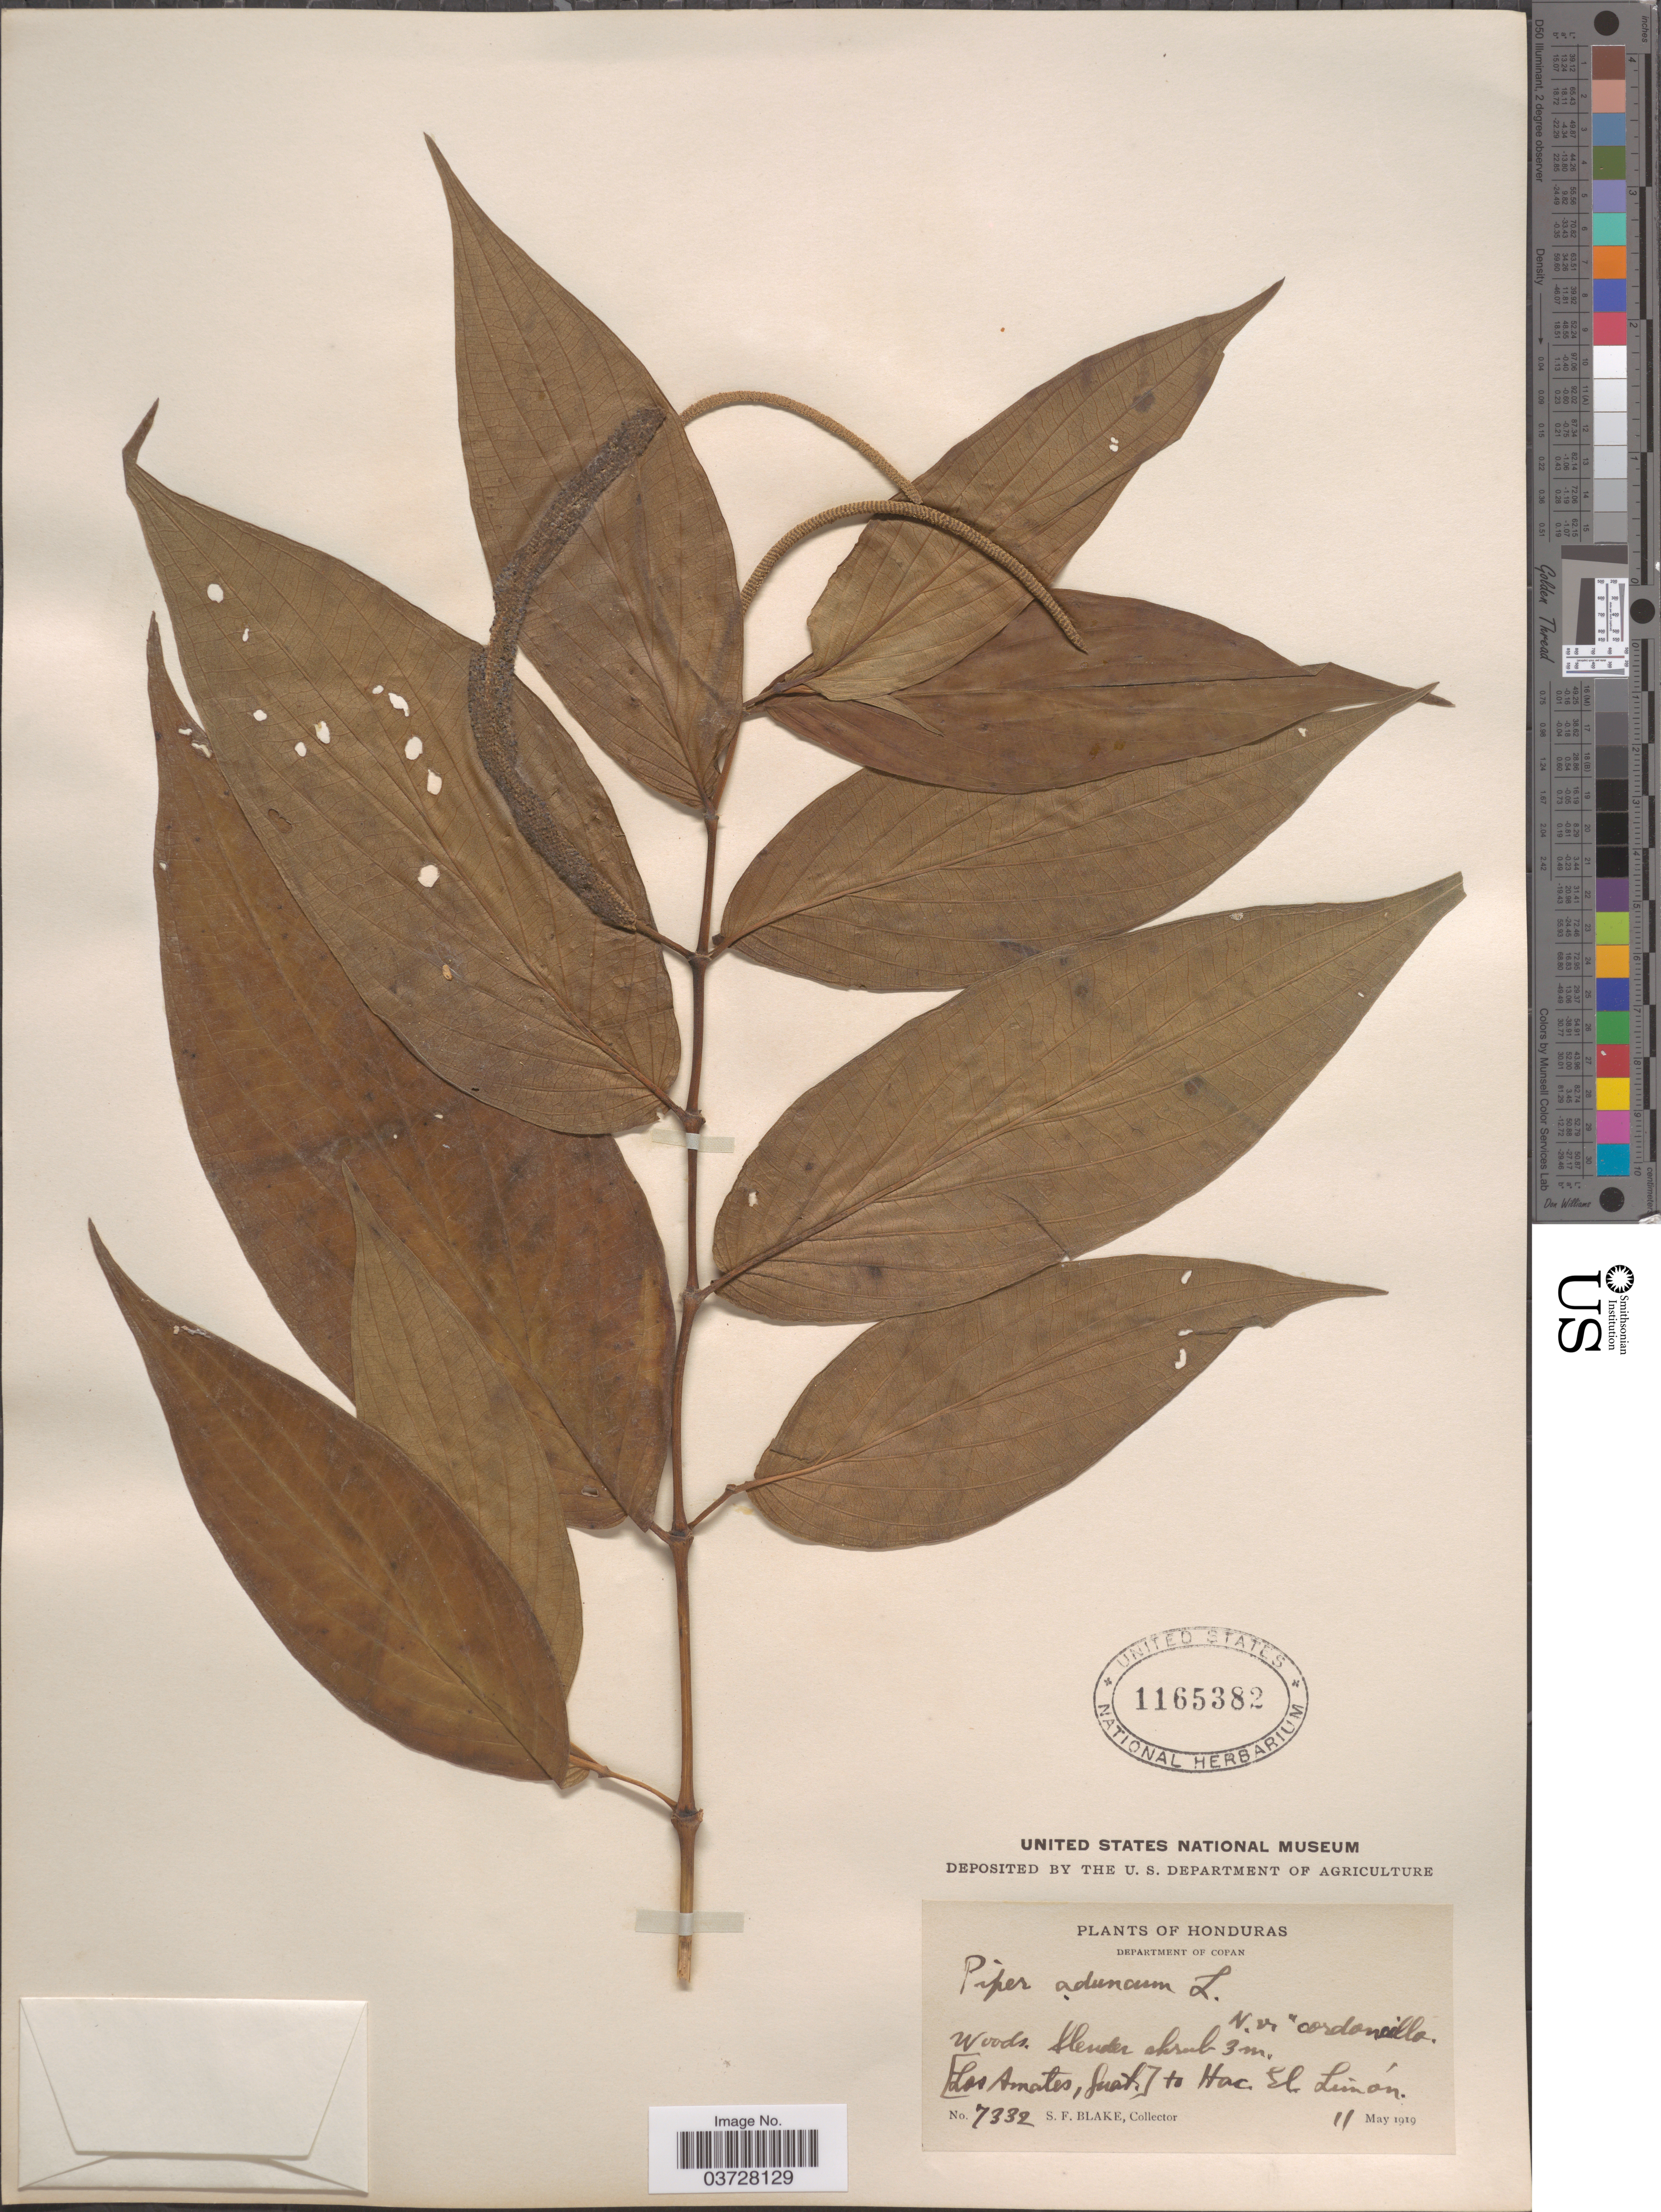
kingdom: Plantae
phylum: Tracheophyta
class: Magnoliopsida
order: Piperales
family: Piperaceae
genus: Piper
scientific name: Piper aduncum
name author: L.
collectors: S. Blake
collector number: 7332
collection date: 1919-05-11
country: Honduras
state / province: Copan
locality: Department of Copan. [Los Amates, Guat.] to Hac. El Limón.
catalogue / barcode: US 1165382